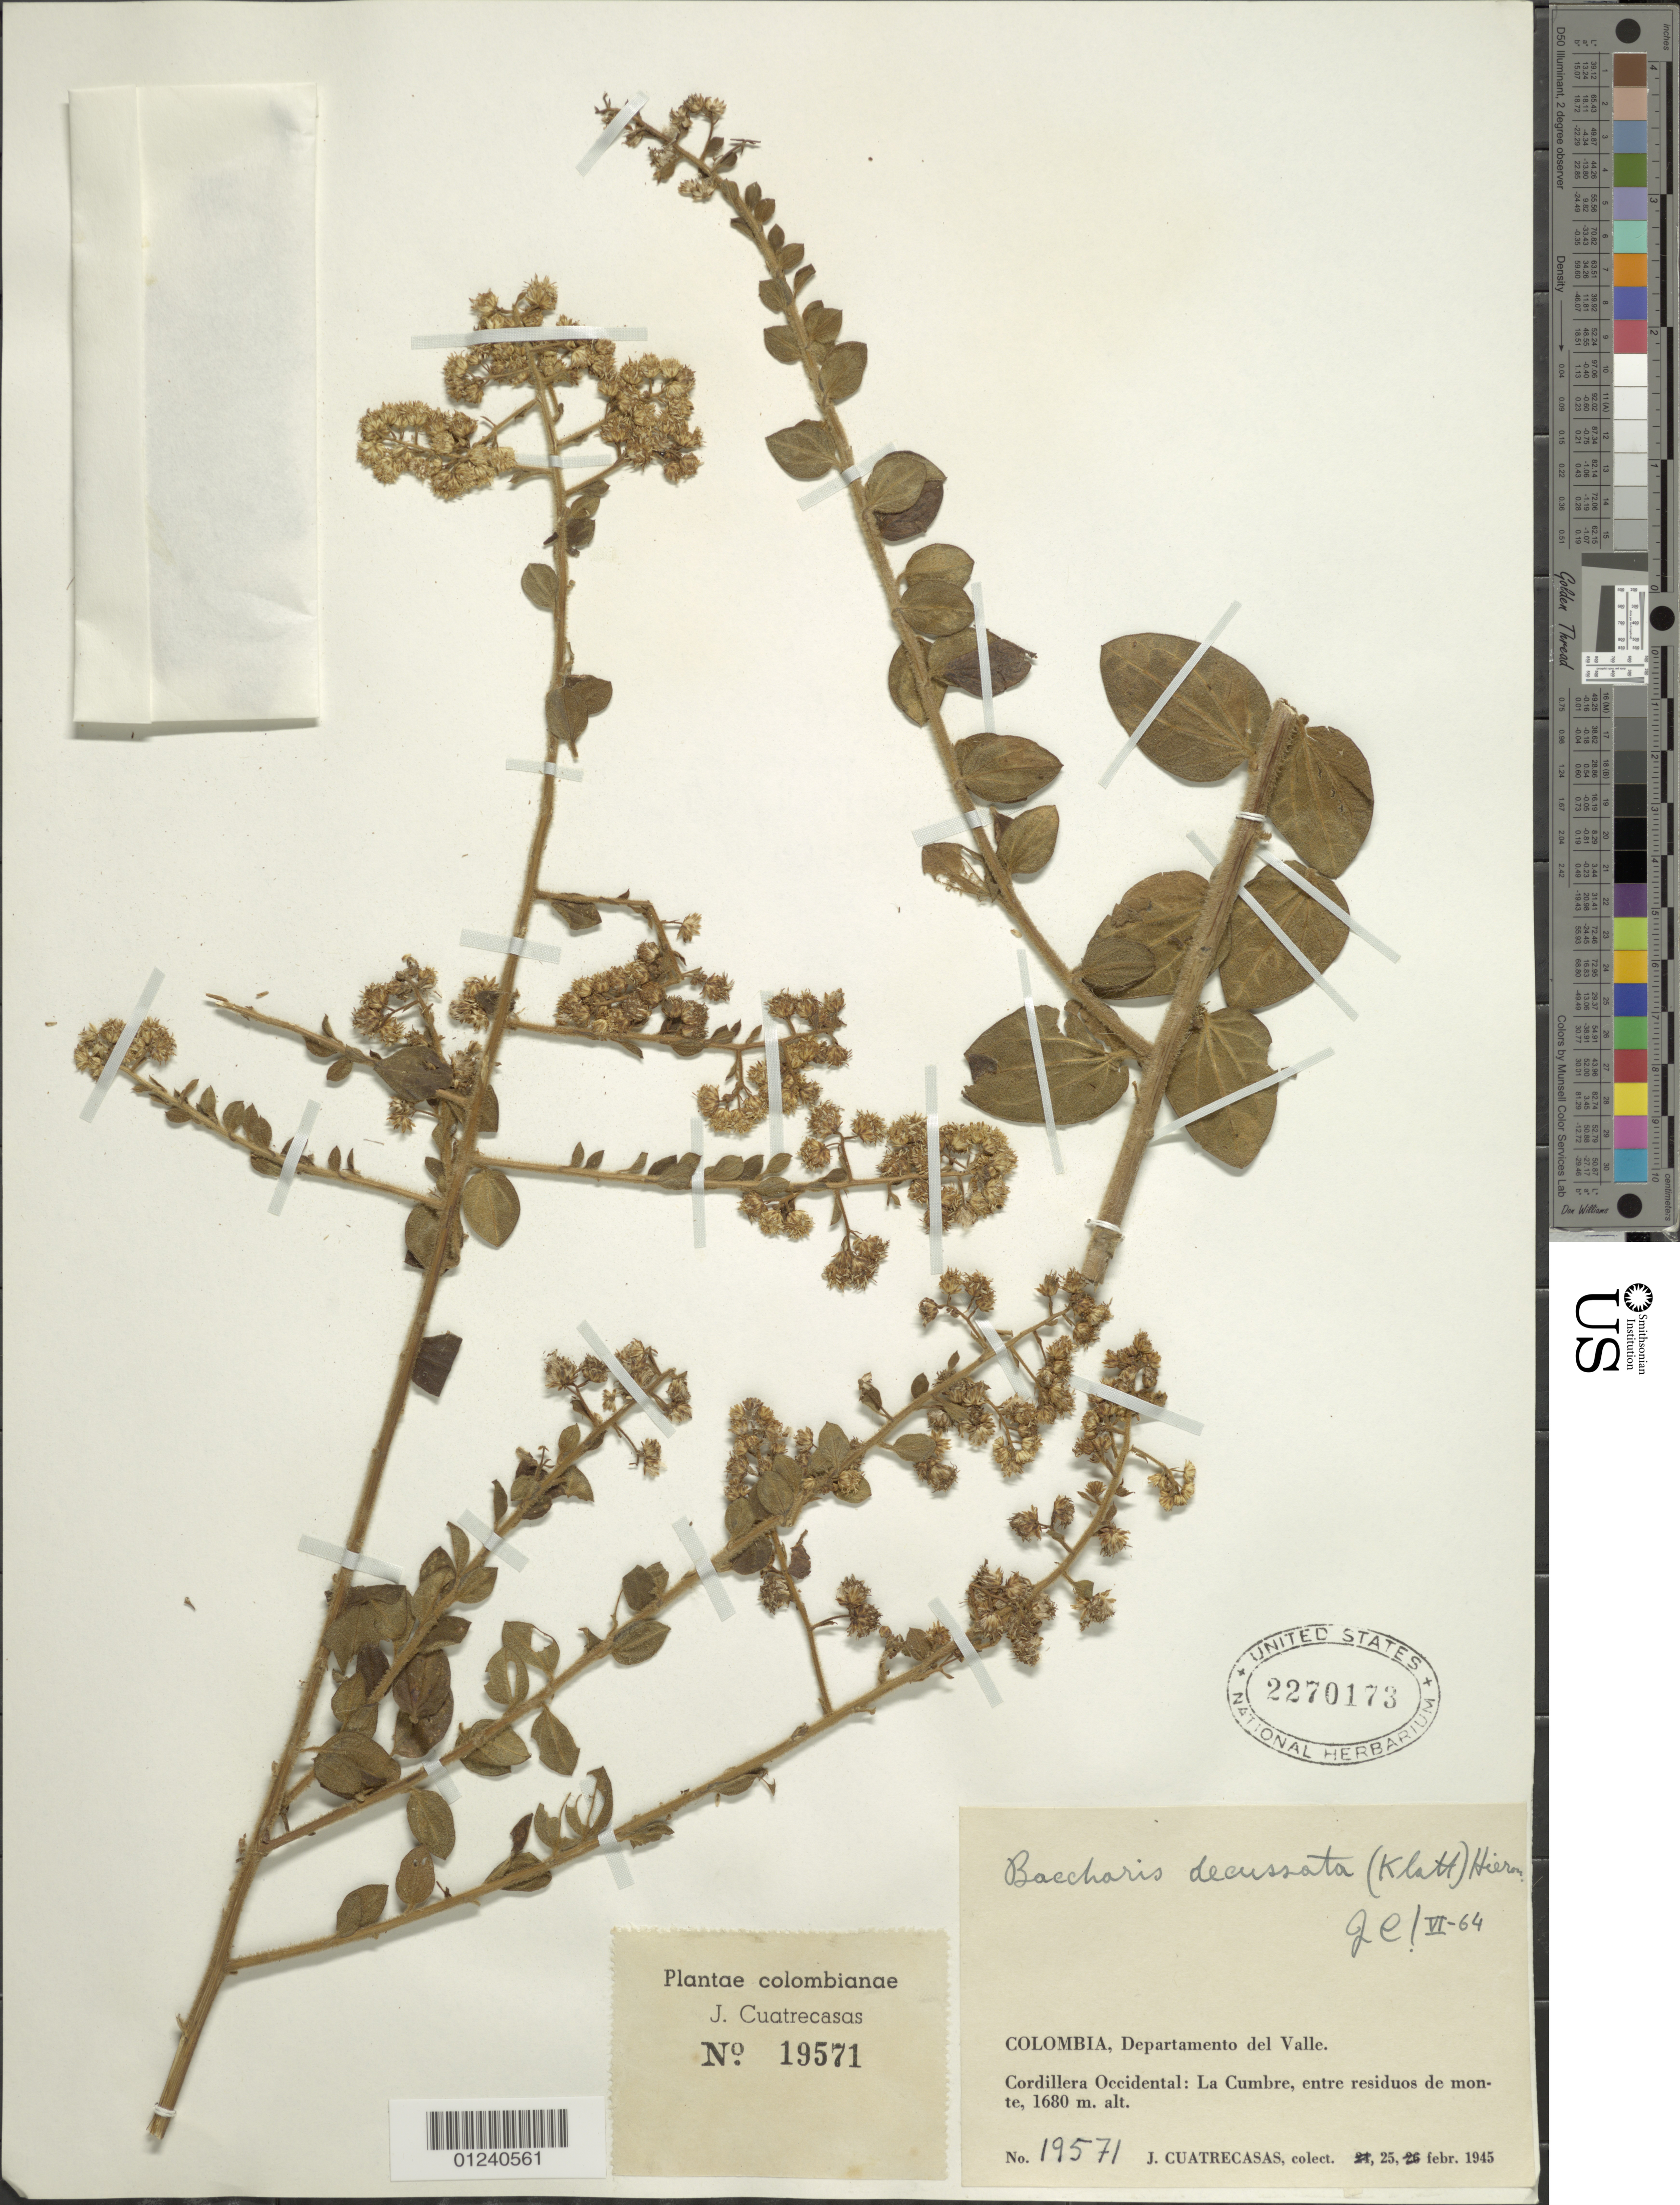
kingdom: Plantae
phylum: Tracheophyta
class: Magnoliopsida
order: Asterales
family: Asteraceae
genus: Baccharis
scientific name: Baccharis decussata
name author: (Klatt) Hieron.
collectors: J. Cuatrecasas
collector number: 19571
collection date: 1945-02-25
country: Colombia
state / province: Valle del Cauca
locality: Cordillera Occidental: La Cumbre, entre residuos de monte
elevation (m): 1680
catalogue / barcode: US 2270173